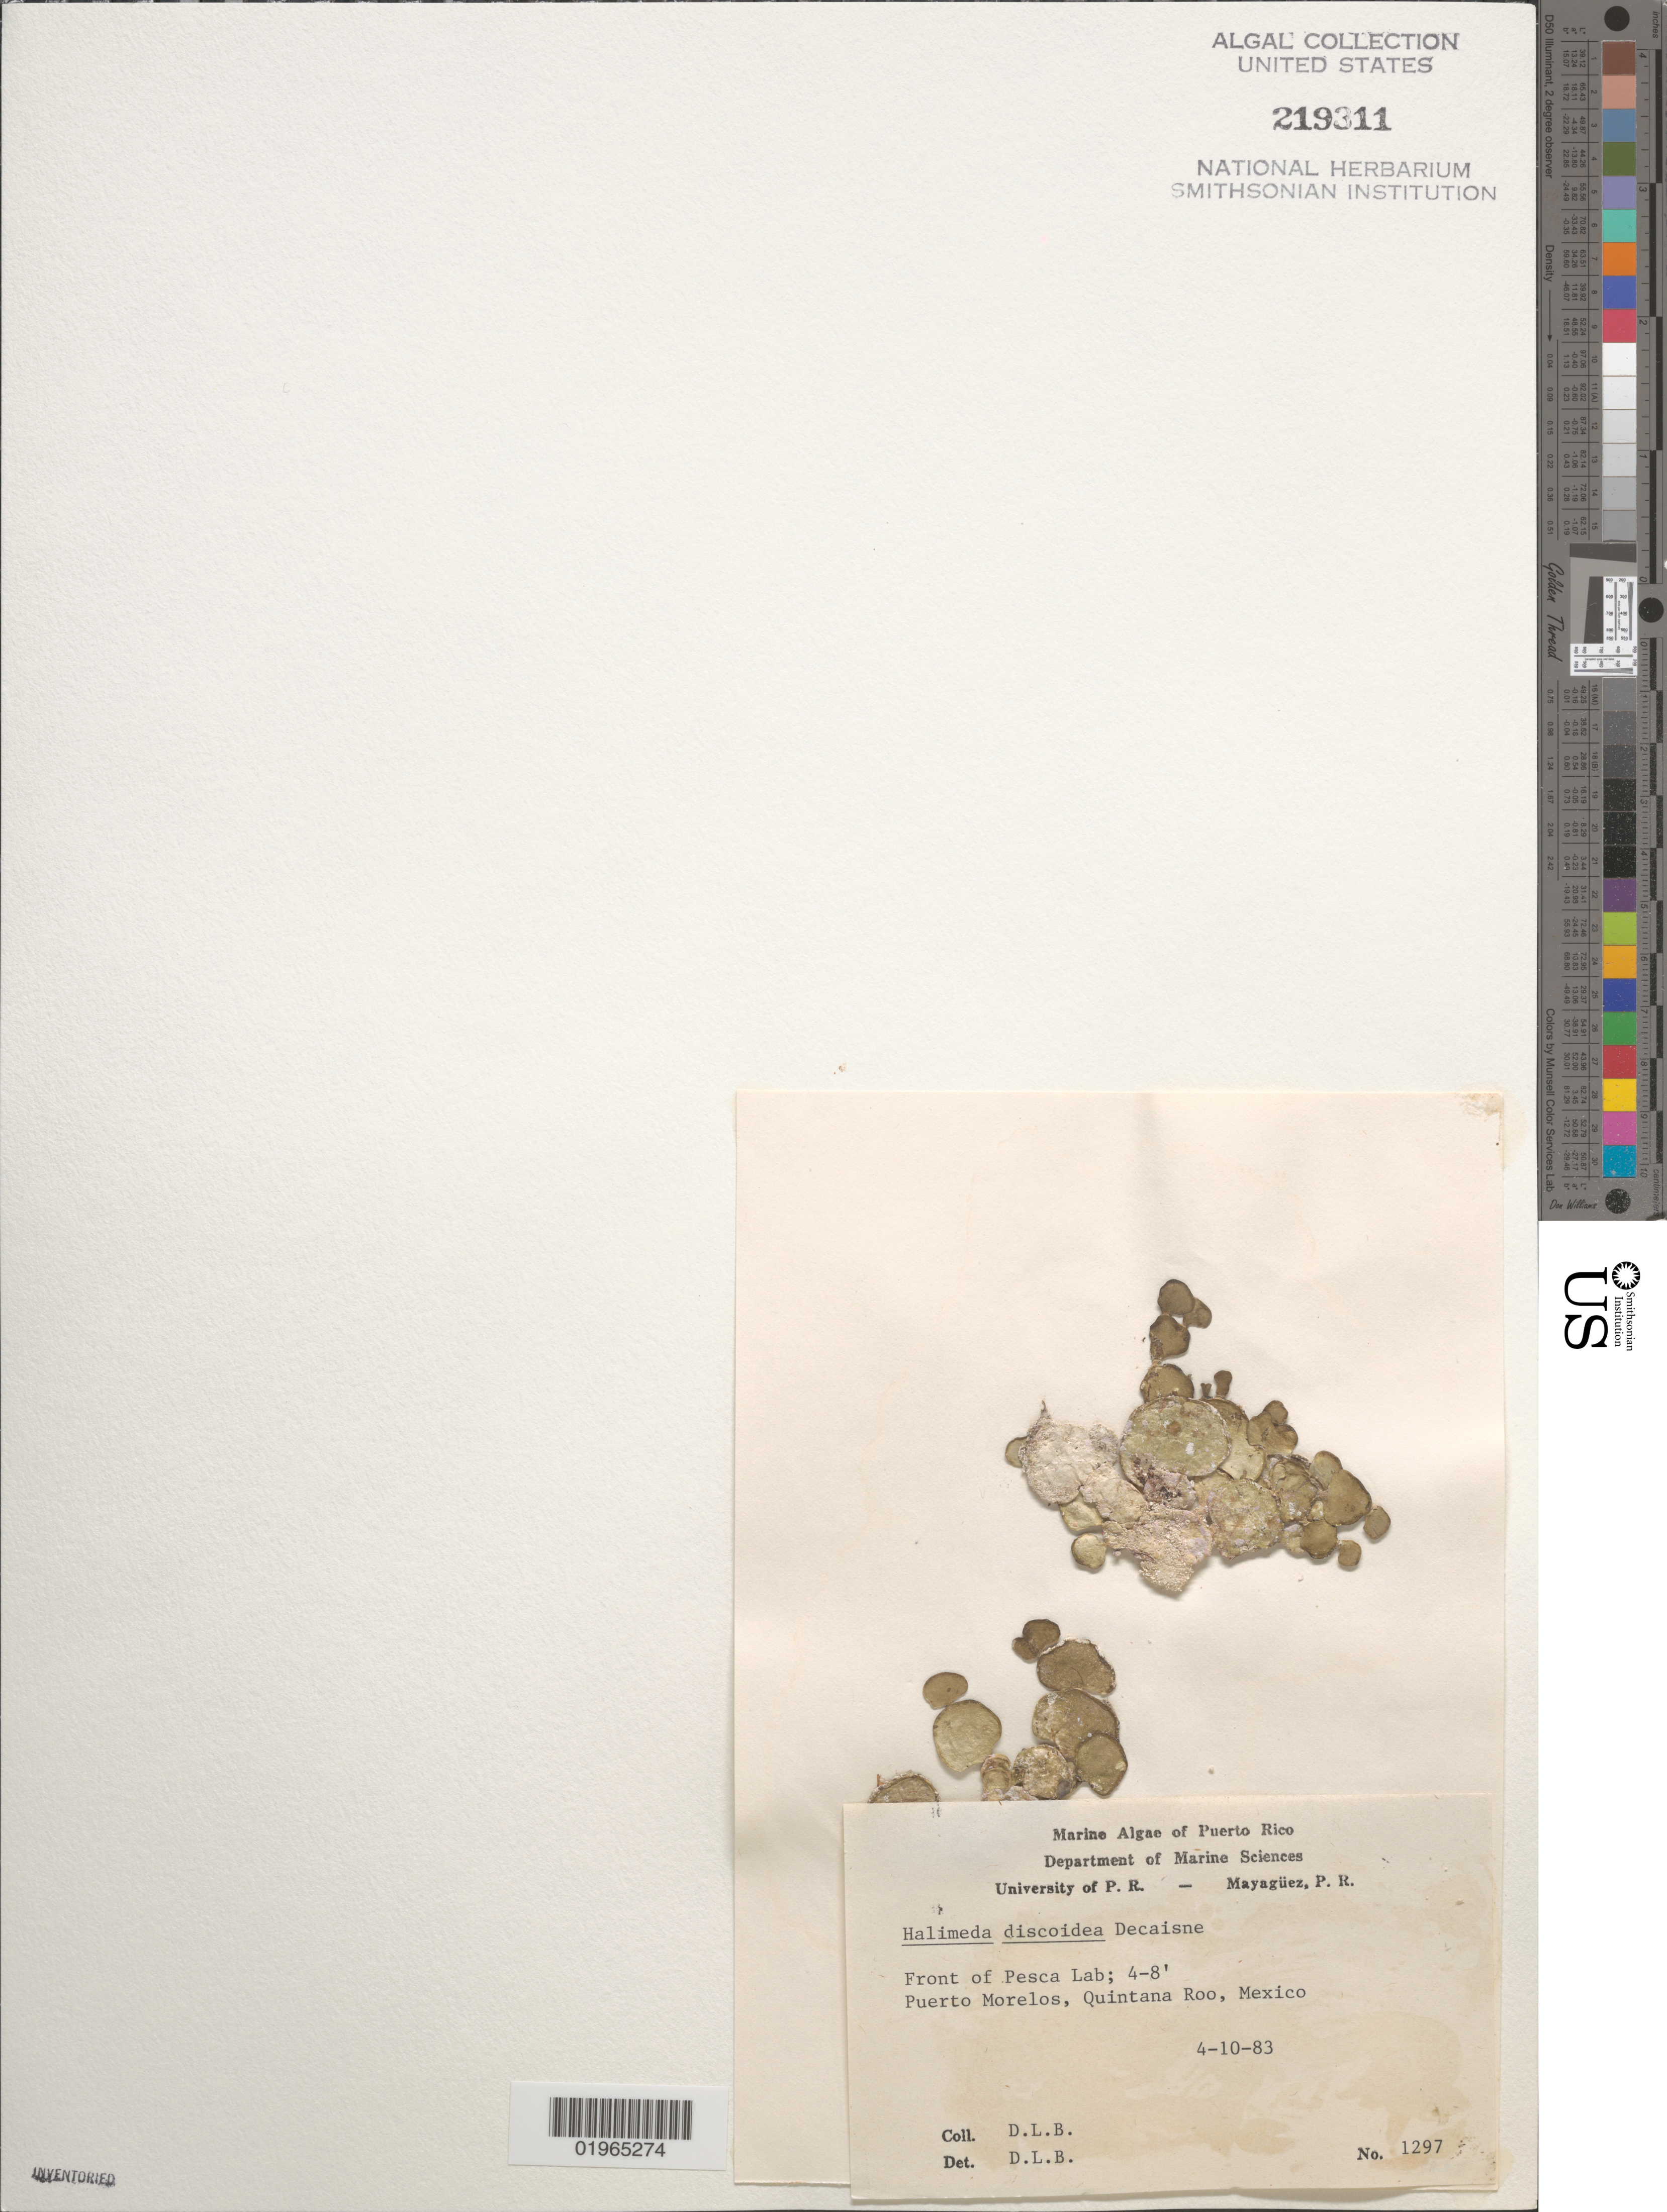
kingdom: Plantae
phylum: Chlorophyta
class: Ulvophyceae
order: Bryopsidales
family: Halimedaceae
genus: Halimeda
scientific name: Halimeda discoidea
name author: Decne.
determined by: Ballantine, D. L.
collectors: D.L. Ballantine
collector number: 1297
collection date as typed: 10 Apr 1983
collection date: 1983-04-10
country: Mexico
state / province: Quintana Roo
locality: Puerto Morelos, front of Pesca Laboratory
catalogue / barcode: US 219311